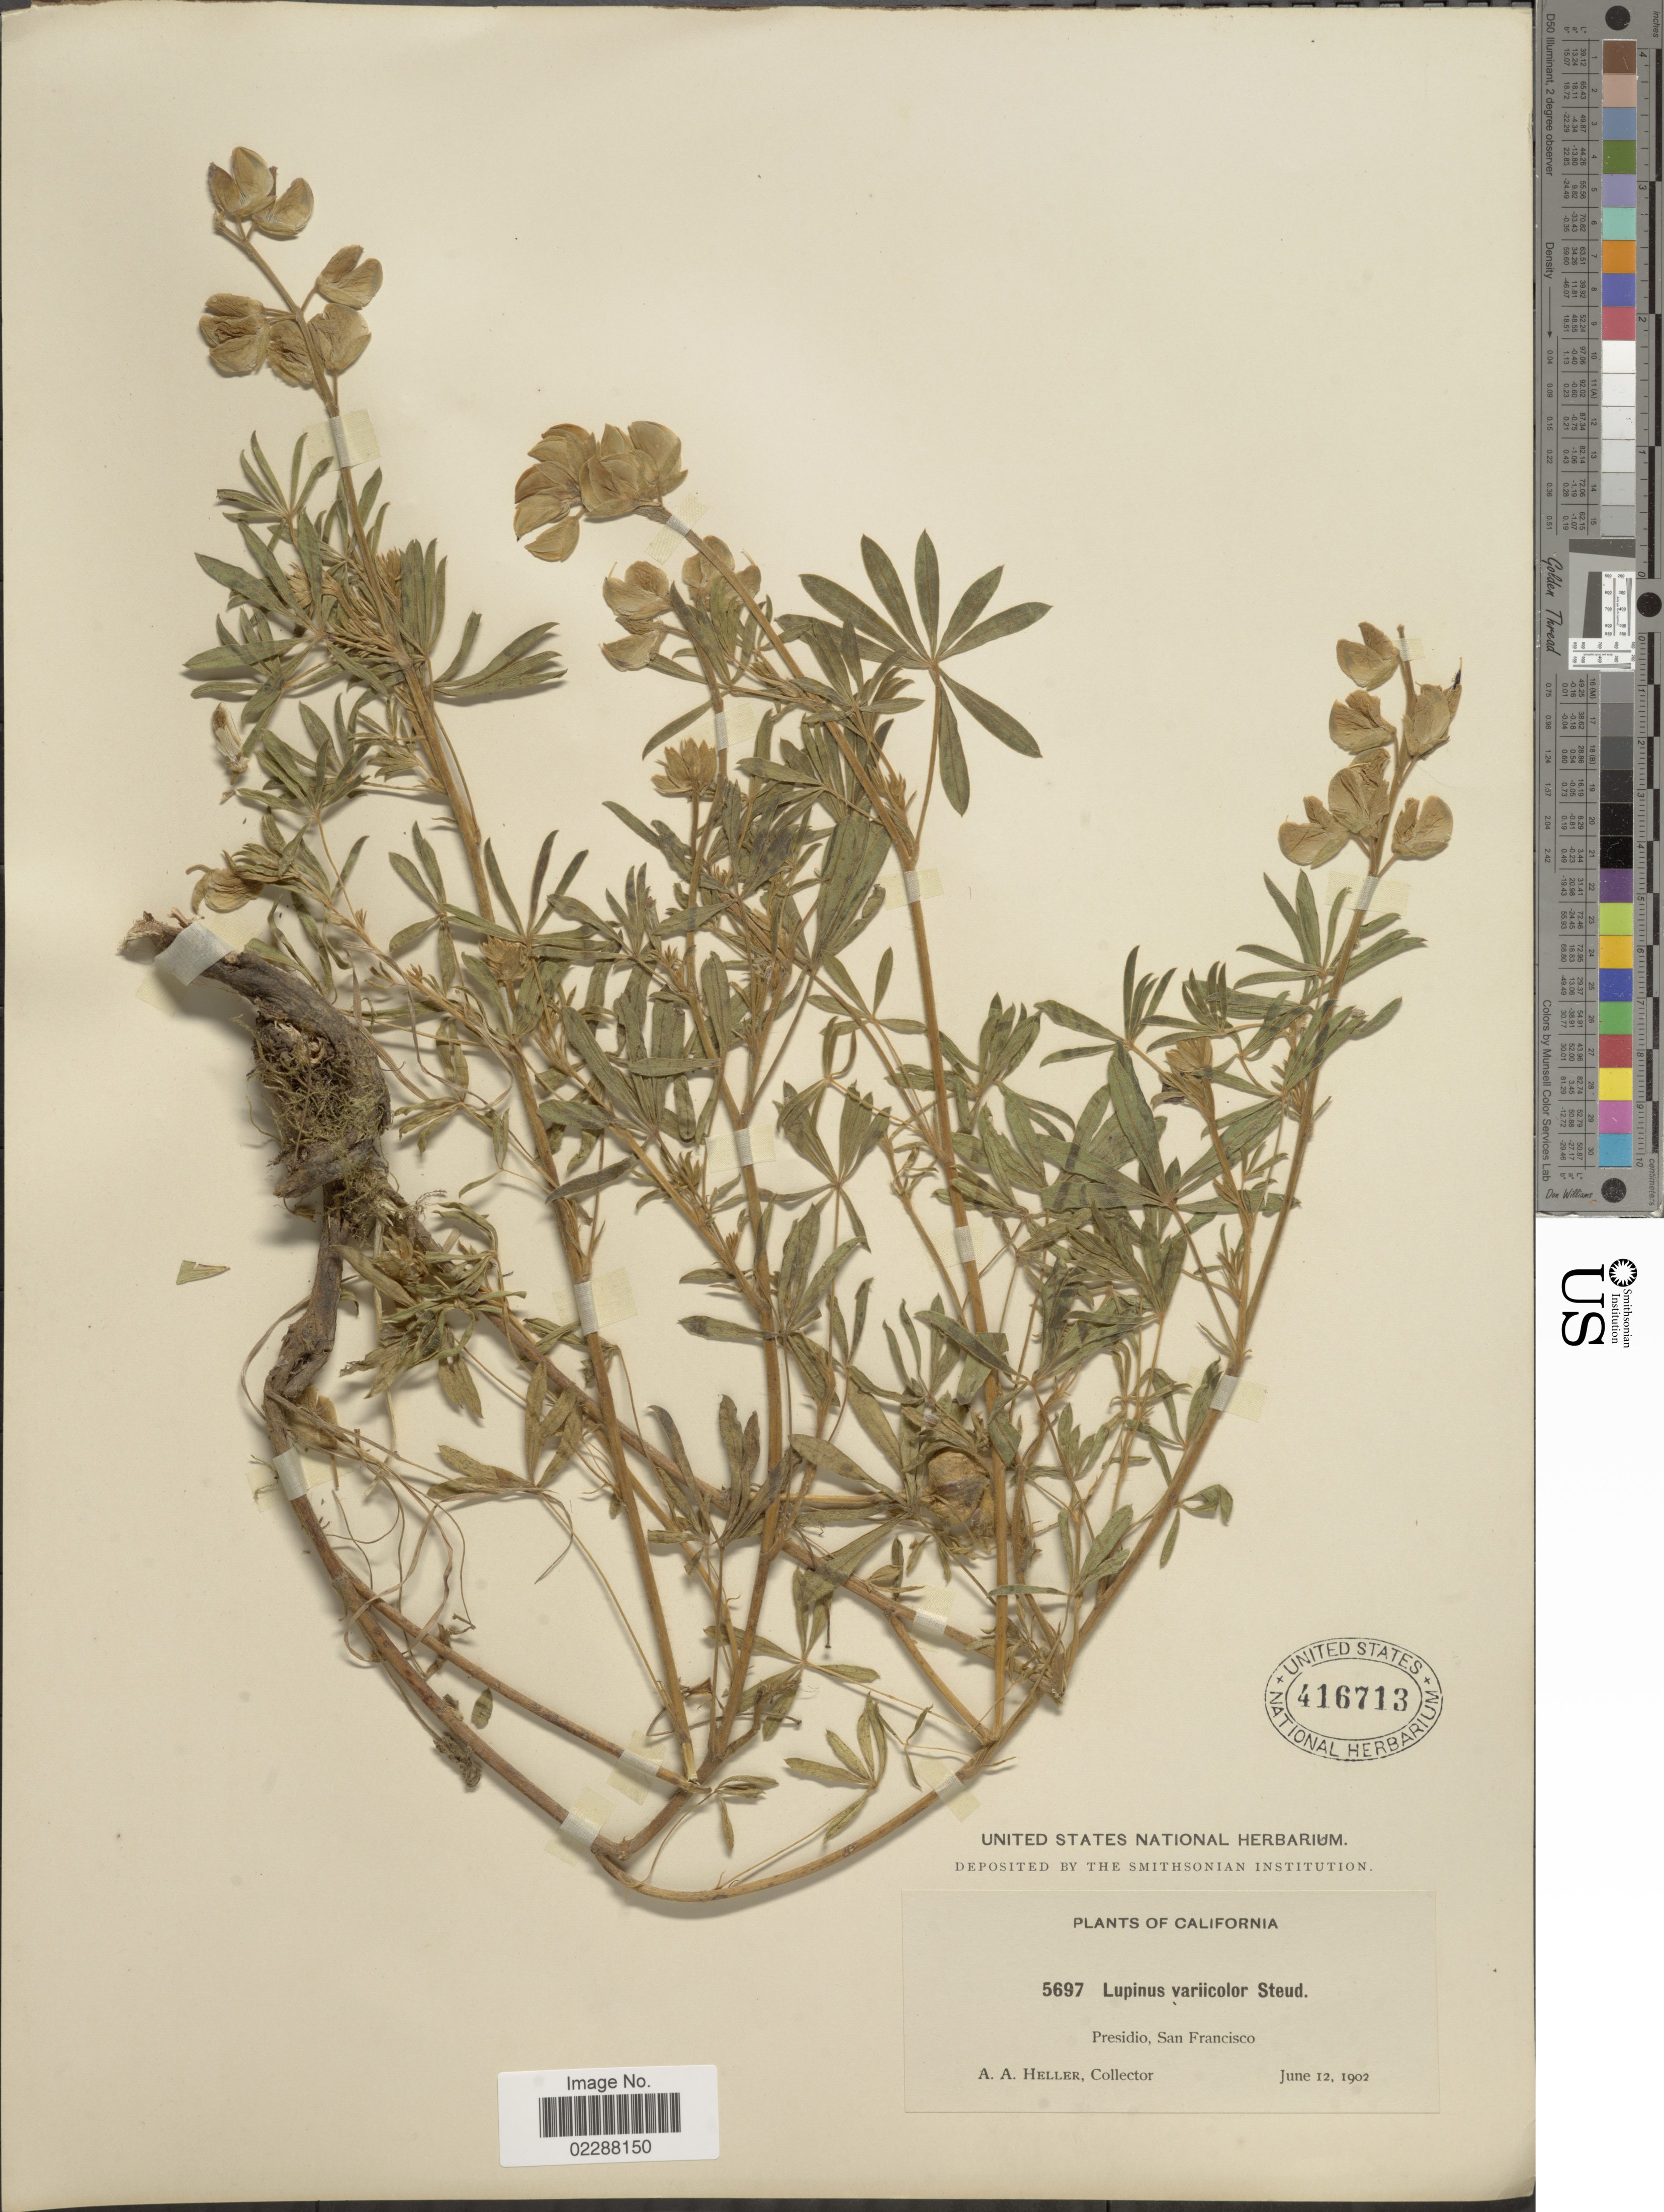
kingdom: Plantae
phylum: Tracheophyta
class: Magnoliopsida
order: Fabales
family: Fabaceae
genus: Lupinus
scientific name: Lupinus variicolor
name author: Steud.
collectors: A. A. Heller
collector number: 5697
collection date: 1902-06-12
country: United States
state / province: California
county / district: San Francisco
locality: Presidio, San Francisco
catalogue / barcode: US 416713